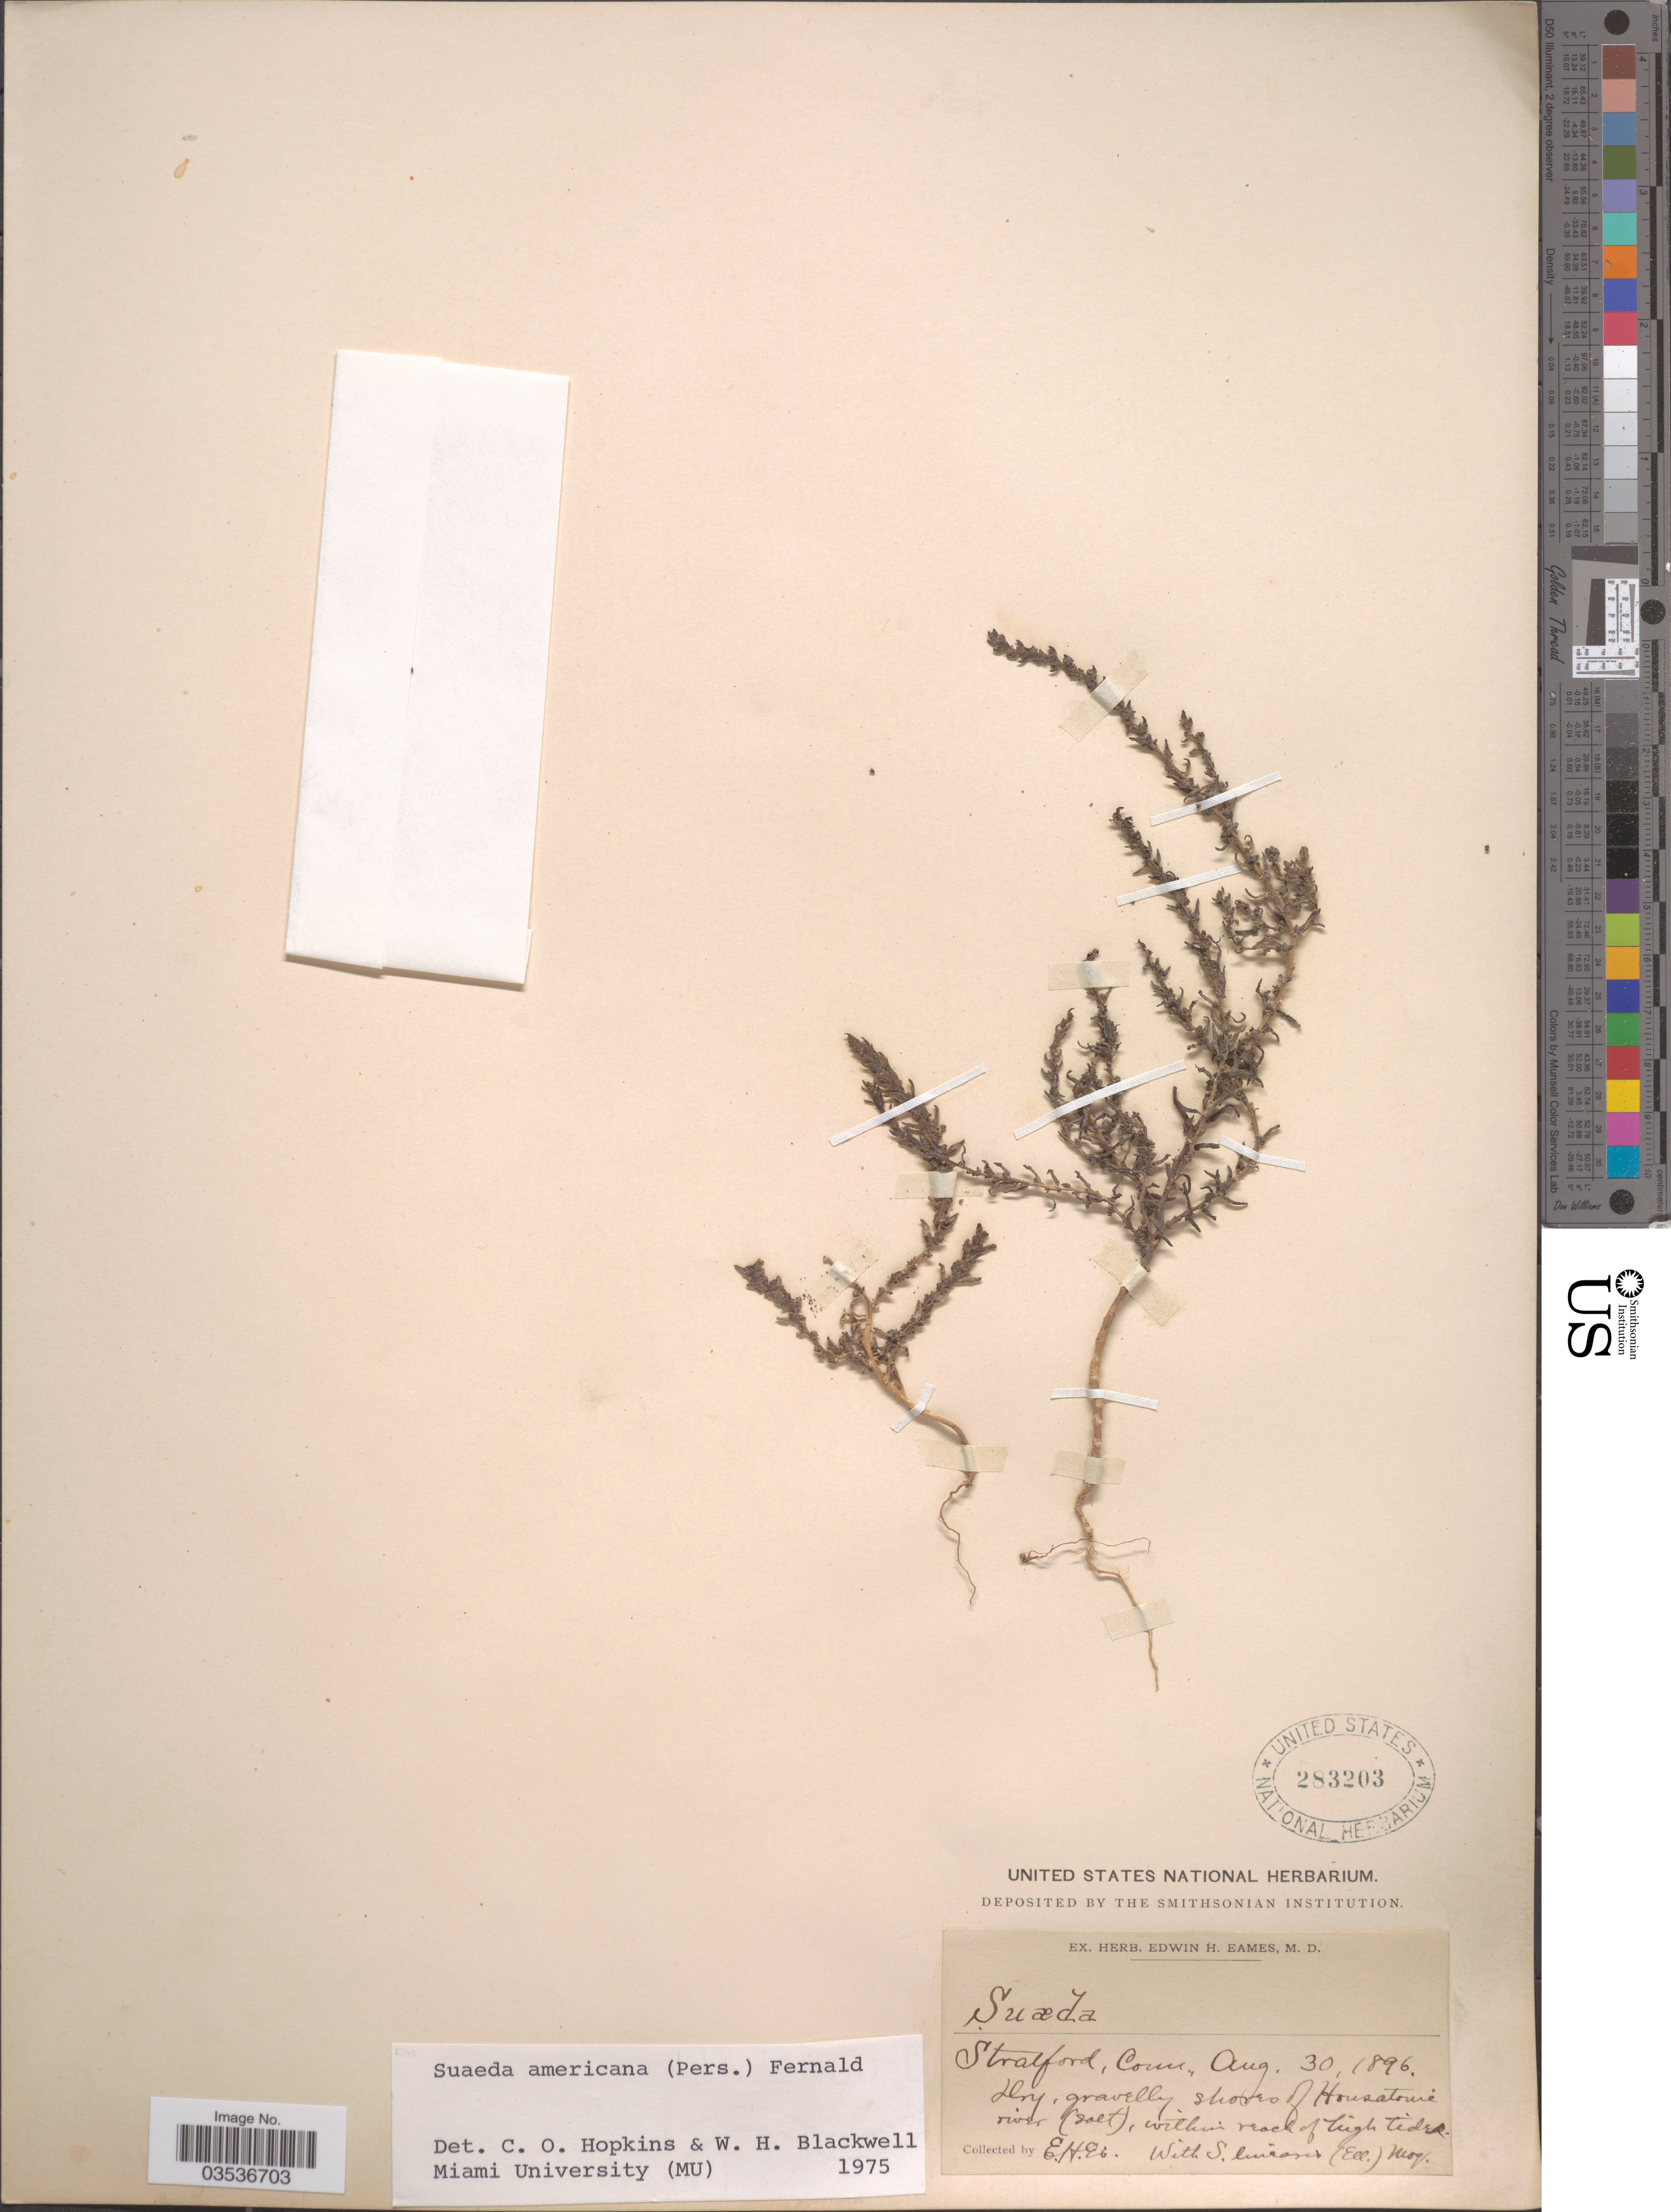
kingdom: Plantae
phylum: Tracheophyta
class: Magnoliopsida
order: Caryophyllales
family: Amaranthaceae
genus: Suaeda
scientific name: Suaeda americana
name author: (Pers.) Fernald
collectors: E. H. Eames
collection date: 1896-08-30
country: United States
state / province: Connecticut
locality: Dry, gravelly, shores of Housatonic river (salt).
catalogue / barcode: US 283203